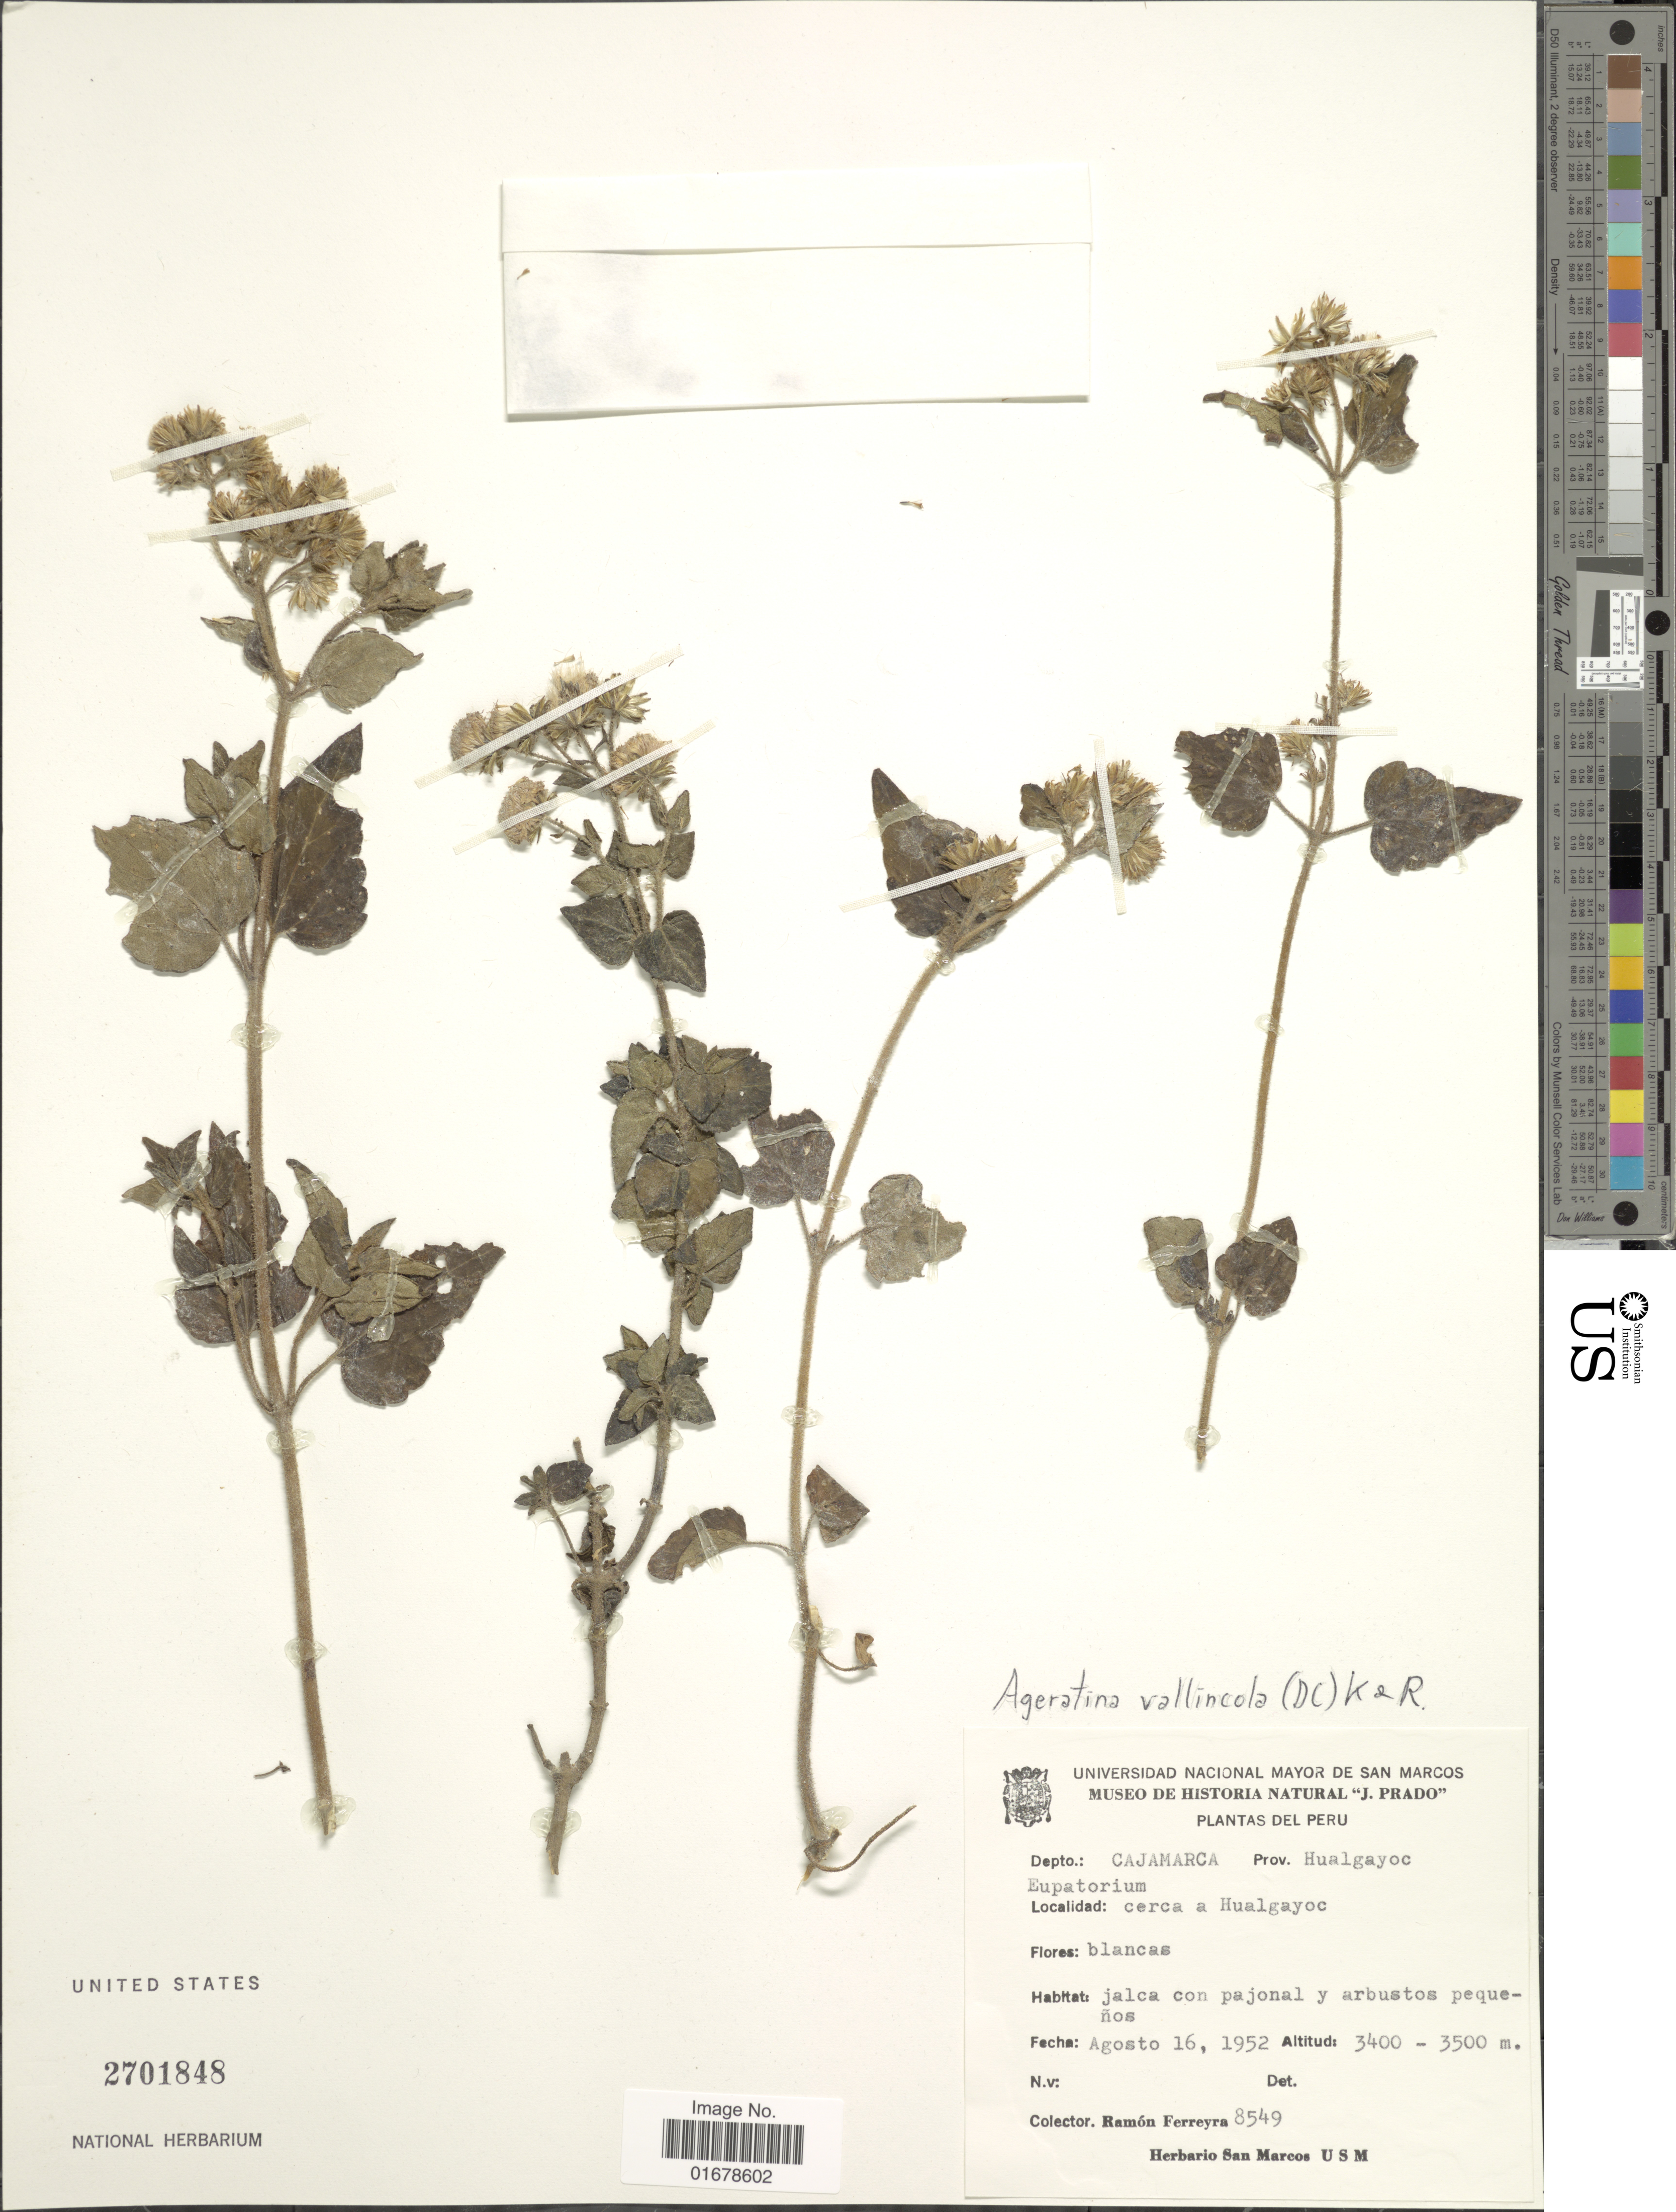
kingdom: Plantae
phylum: Tracheophyta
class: Magnoliopsida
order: Asterales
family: Asteraceae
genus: Ageratina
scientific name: Ageratina vallincola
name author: (DC.) R.M. King & H. Rob.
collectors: R. A. Ferreyra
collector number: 8549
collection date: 1952-08-16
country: Peru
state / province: Cajamarca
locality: Depto. Cajamarca, Prov.: Hualgayoc, Cerca a Hualgayoc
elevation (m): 3400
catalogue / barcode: US 2701848